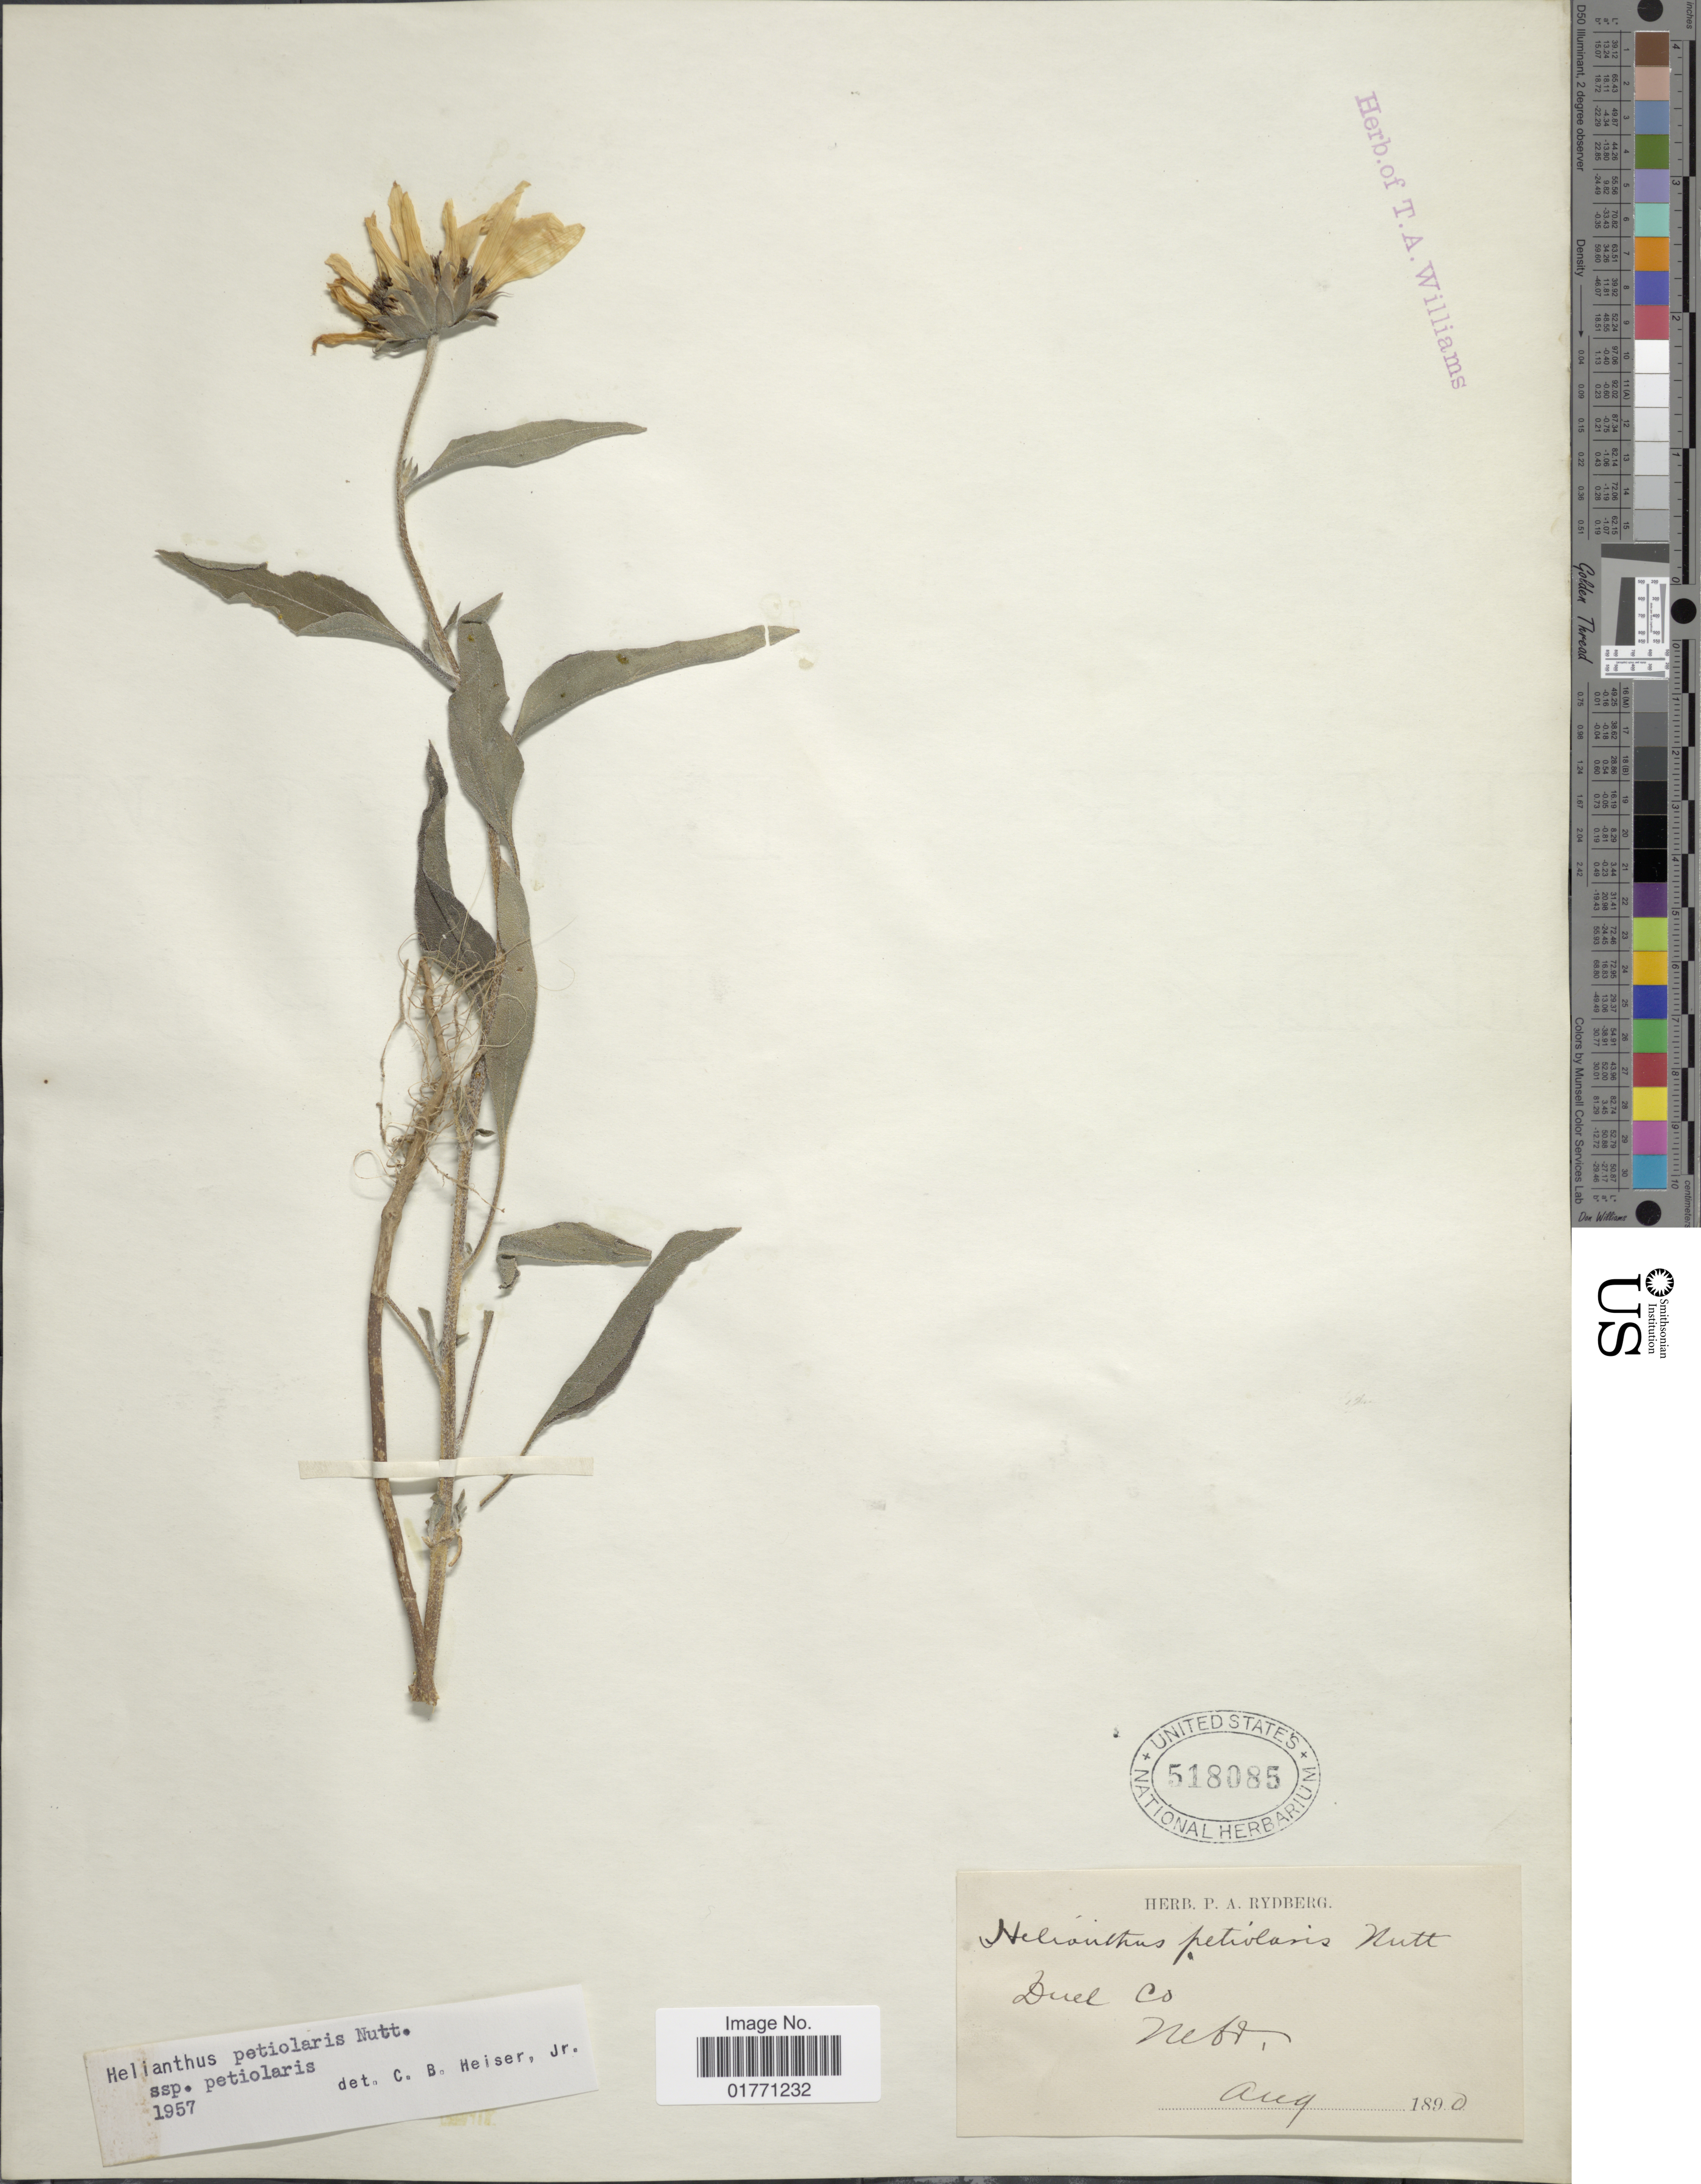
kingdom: Plantae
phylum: Tracheophyta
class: Magnoliopsida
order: Asterales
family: Asteraceae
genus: Helianthus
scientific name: Helianthus petiolaris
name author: Nutt.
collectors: ex herb. P. A. Rydberg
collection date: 1890-08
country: United States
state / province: Nebraska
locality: Duel Co.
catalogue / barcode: US 518085